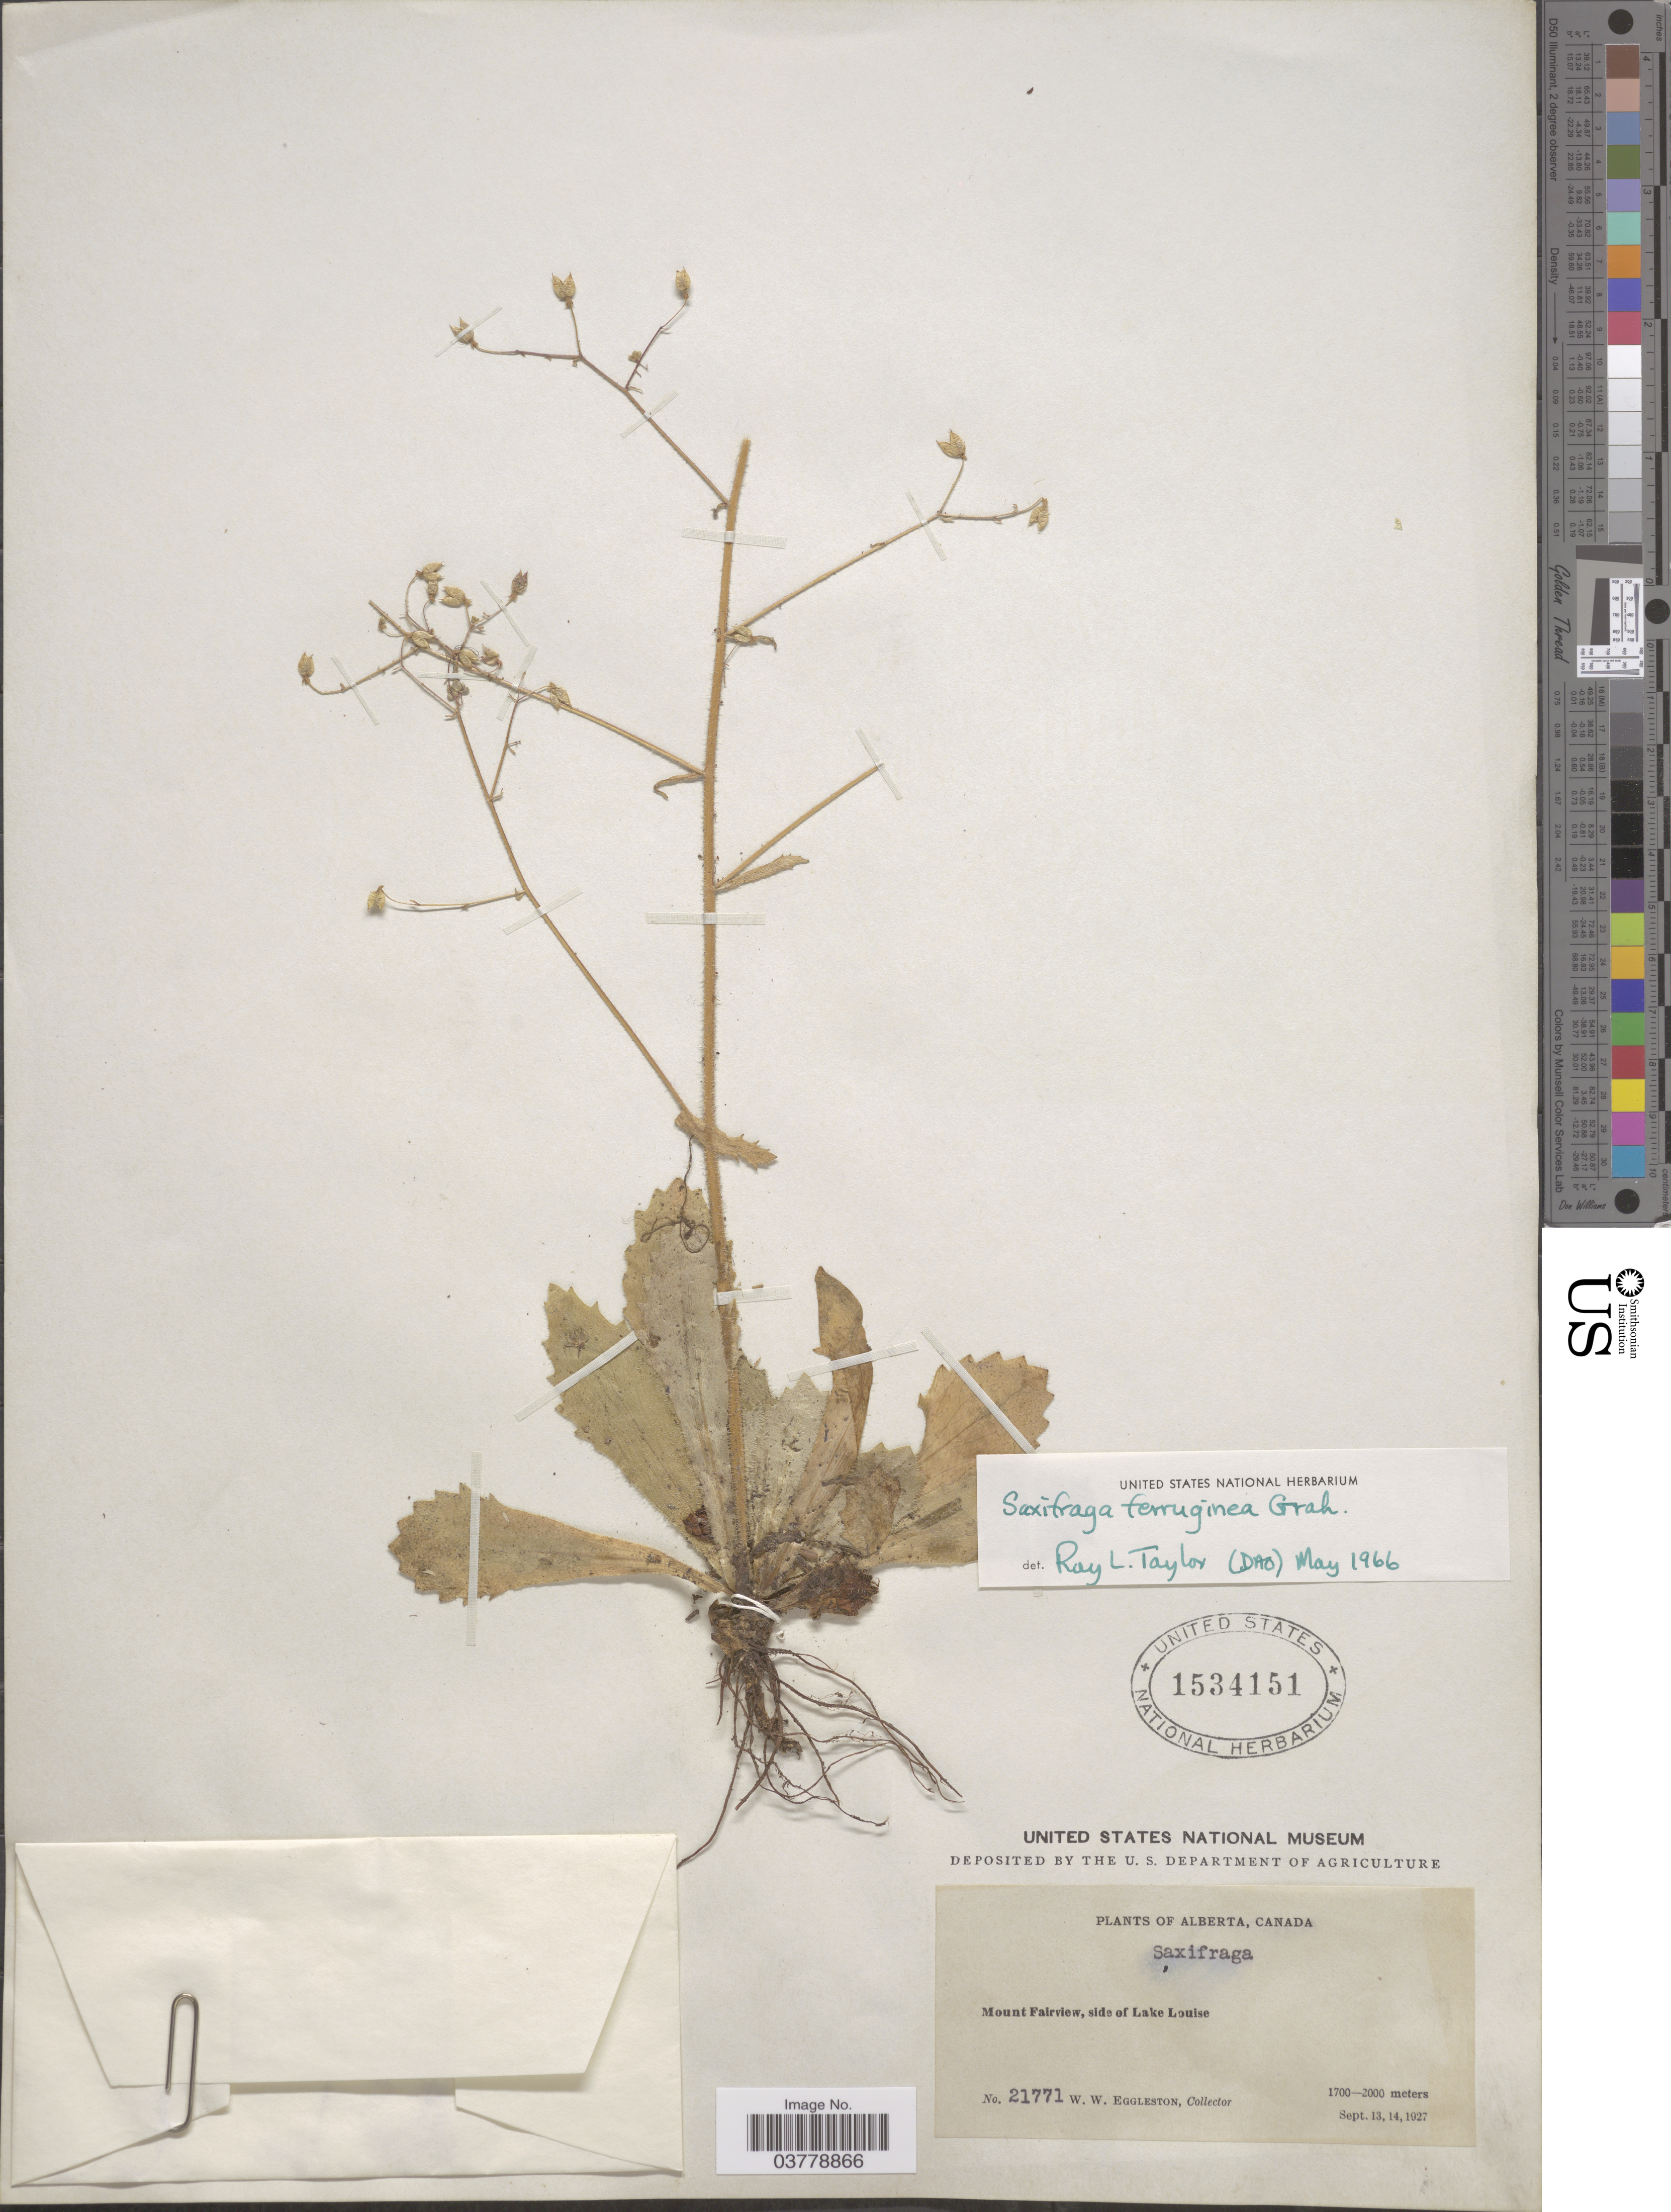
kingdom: Plantae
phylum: Tracheophyta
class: Magnoliopsida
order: Saxifragales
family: Saxifragaceae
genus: Micranthes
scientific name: Micranthes ferruginea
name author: (Graham) Brouillet & Gornall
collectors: W. W. Eggleston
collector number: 21771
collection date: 1927-09-13/1927-09-14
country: Canada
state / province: Alberta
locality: Mount Fairview, side of Lake Louise.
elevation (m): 1700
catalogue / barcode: US 1534151